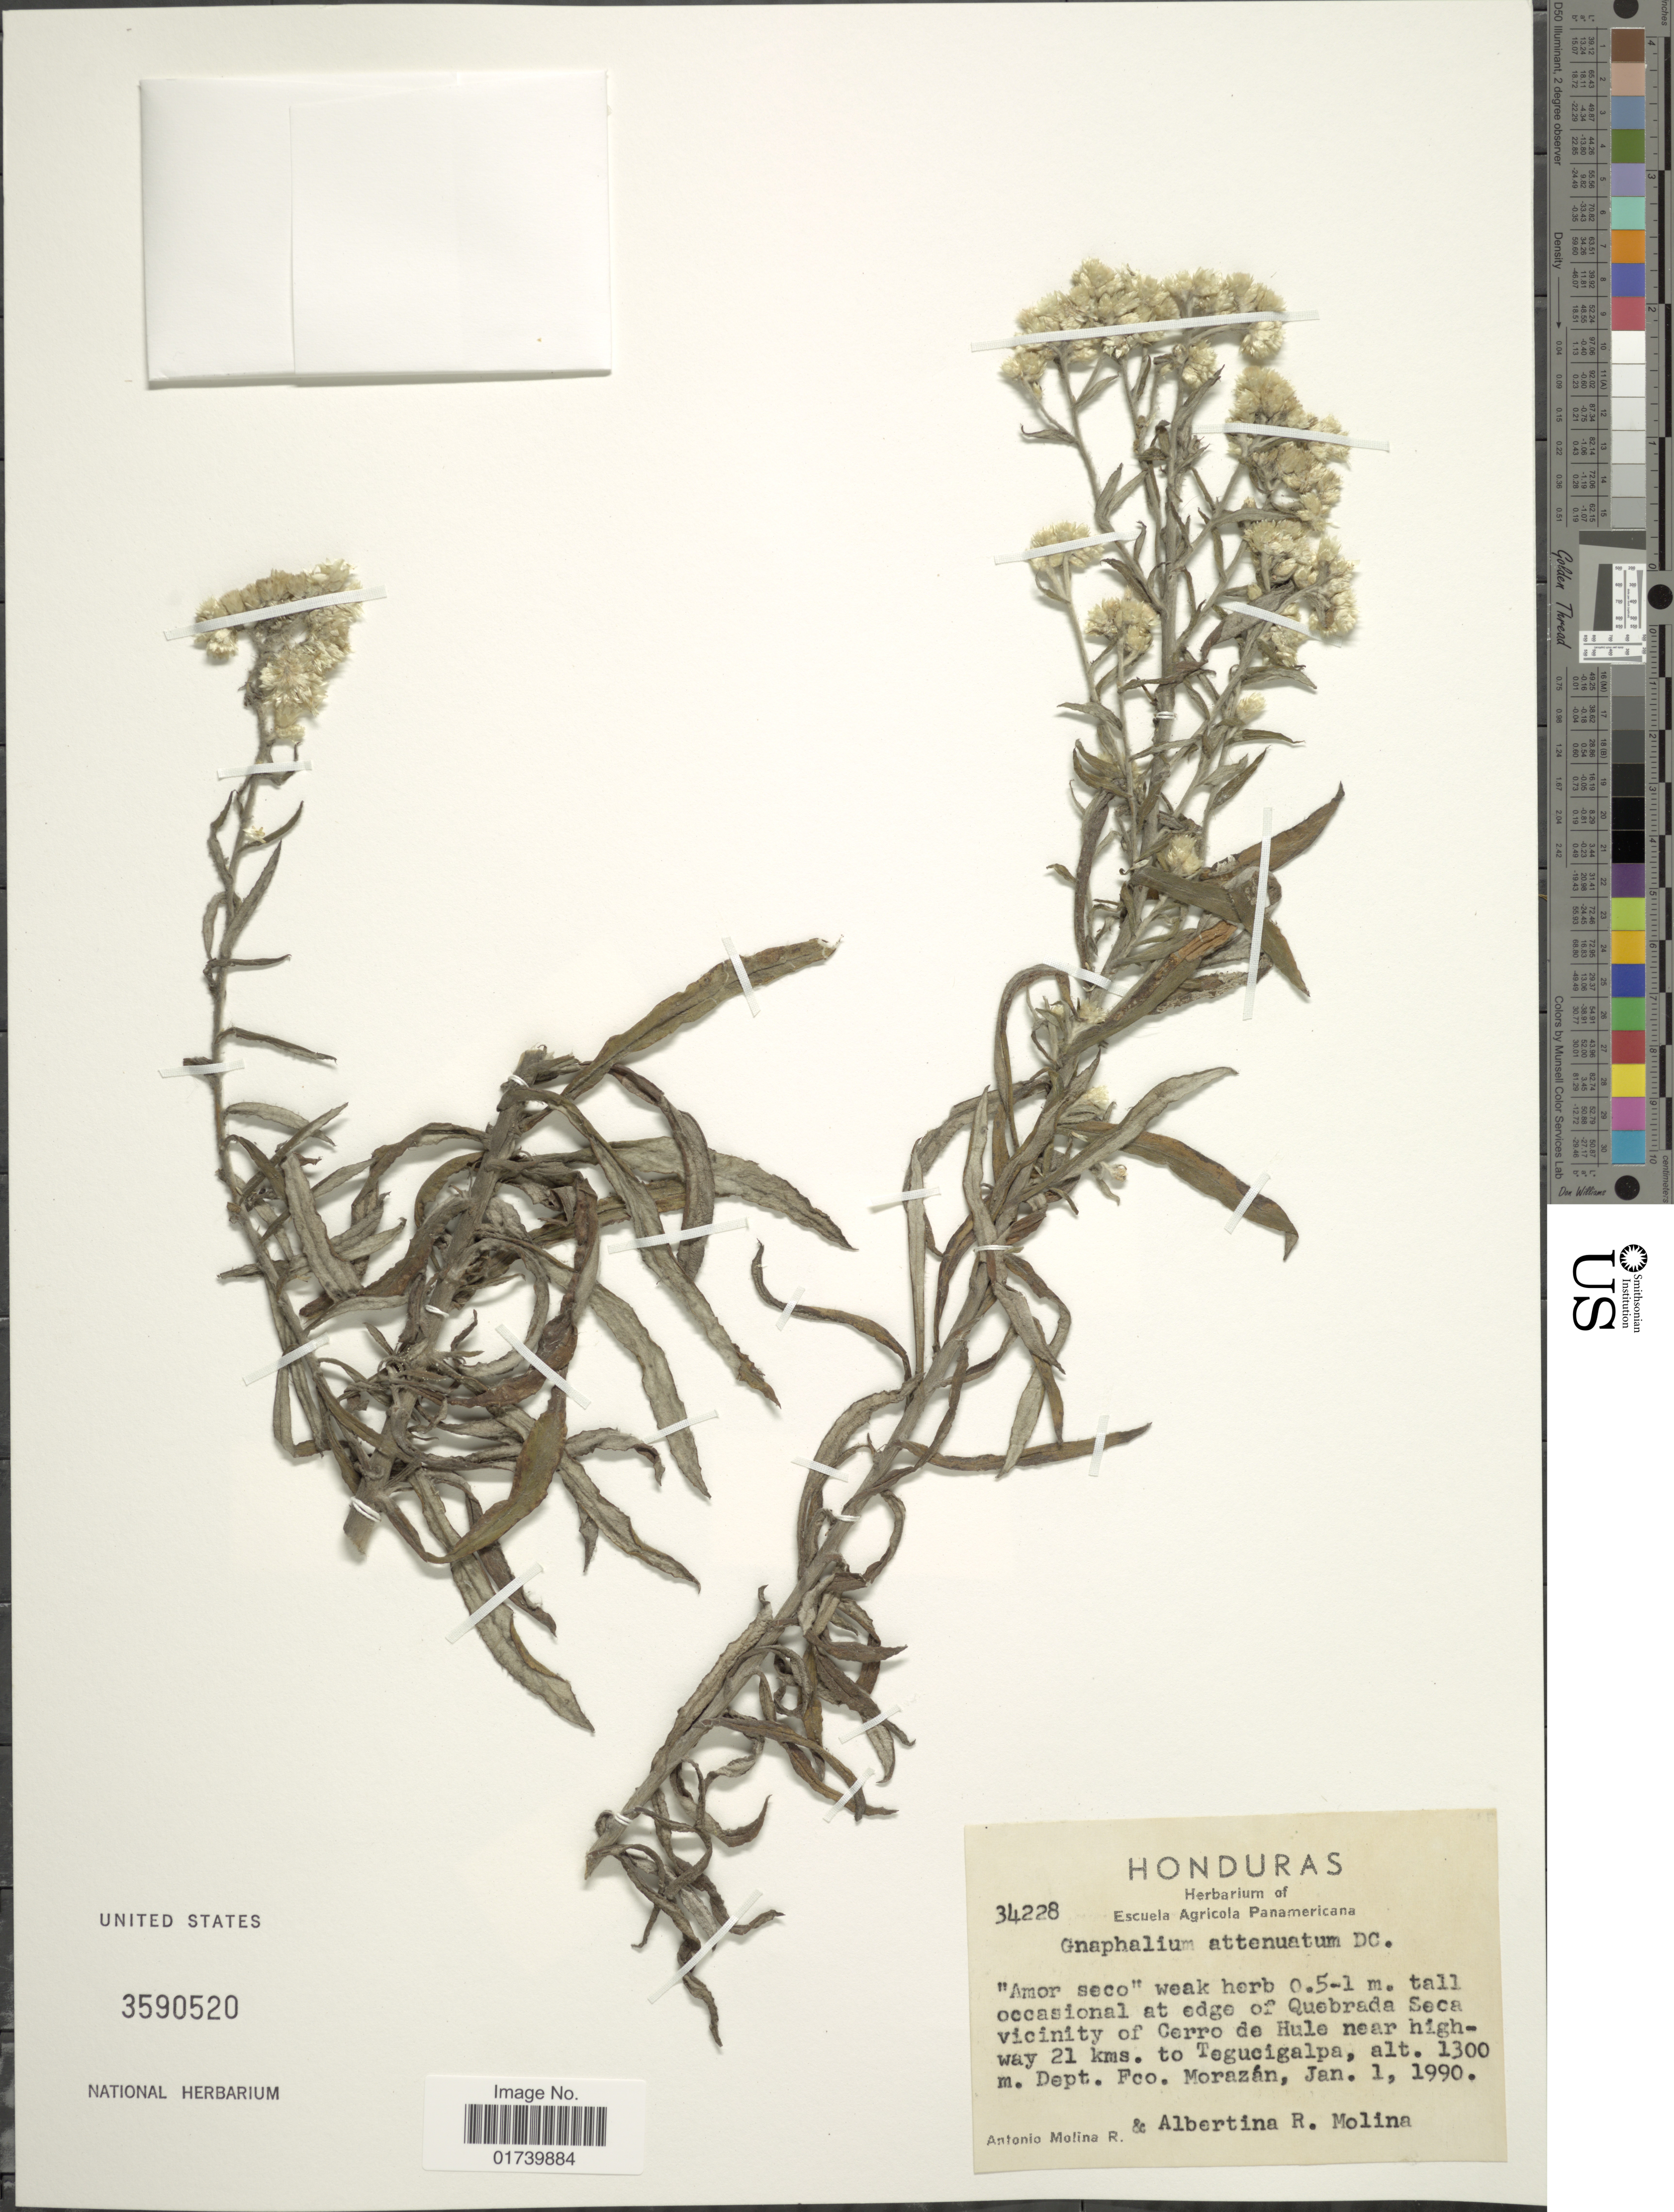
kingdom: Plantae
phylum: Tracheophyta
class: Magnoliopsida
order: Asterales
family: Asteraceae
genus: Pseudognaphalium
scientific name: Pseudognaphalium pruskii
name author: G.L. Nesom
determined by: Nesom, Guy L.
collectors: A. Molina R. & A. Molina R.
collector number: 34228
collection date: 1990-01-01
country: Honduras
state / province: Fco. Morazán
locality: At edge of Quebrada Seca vicinity of Cerro de Hule near highway 21 kms, to Tegucigalpa, Dept Fco. Morazan.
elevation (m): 1300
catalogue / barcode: US 3590520